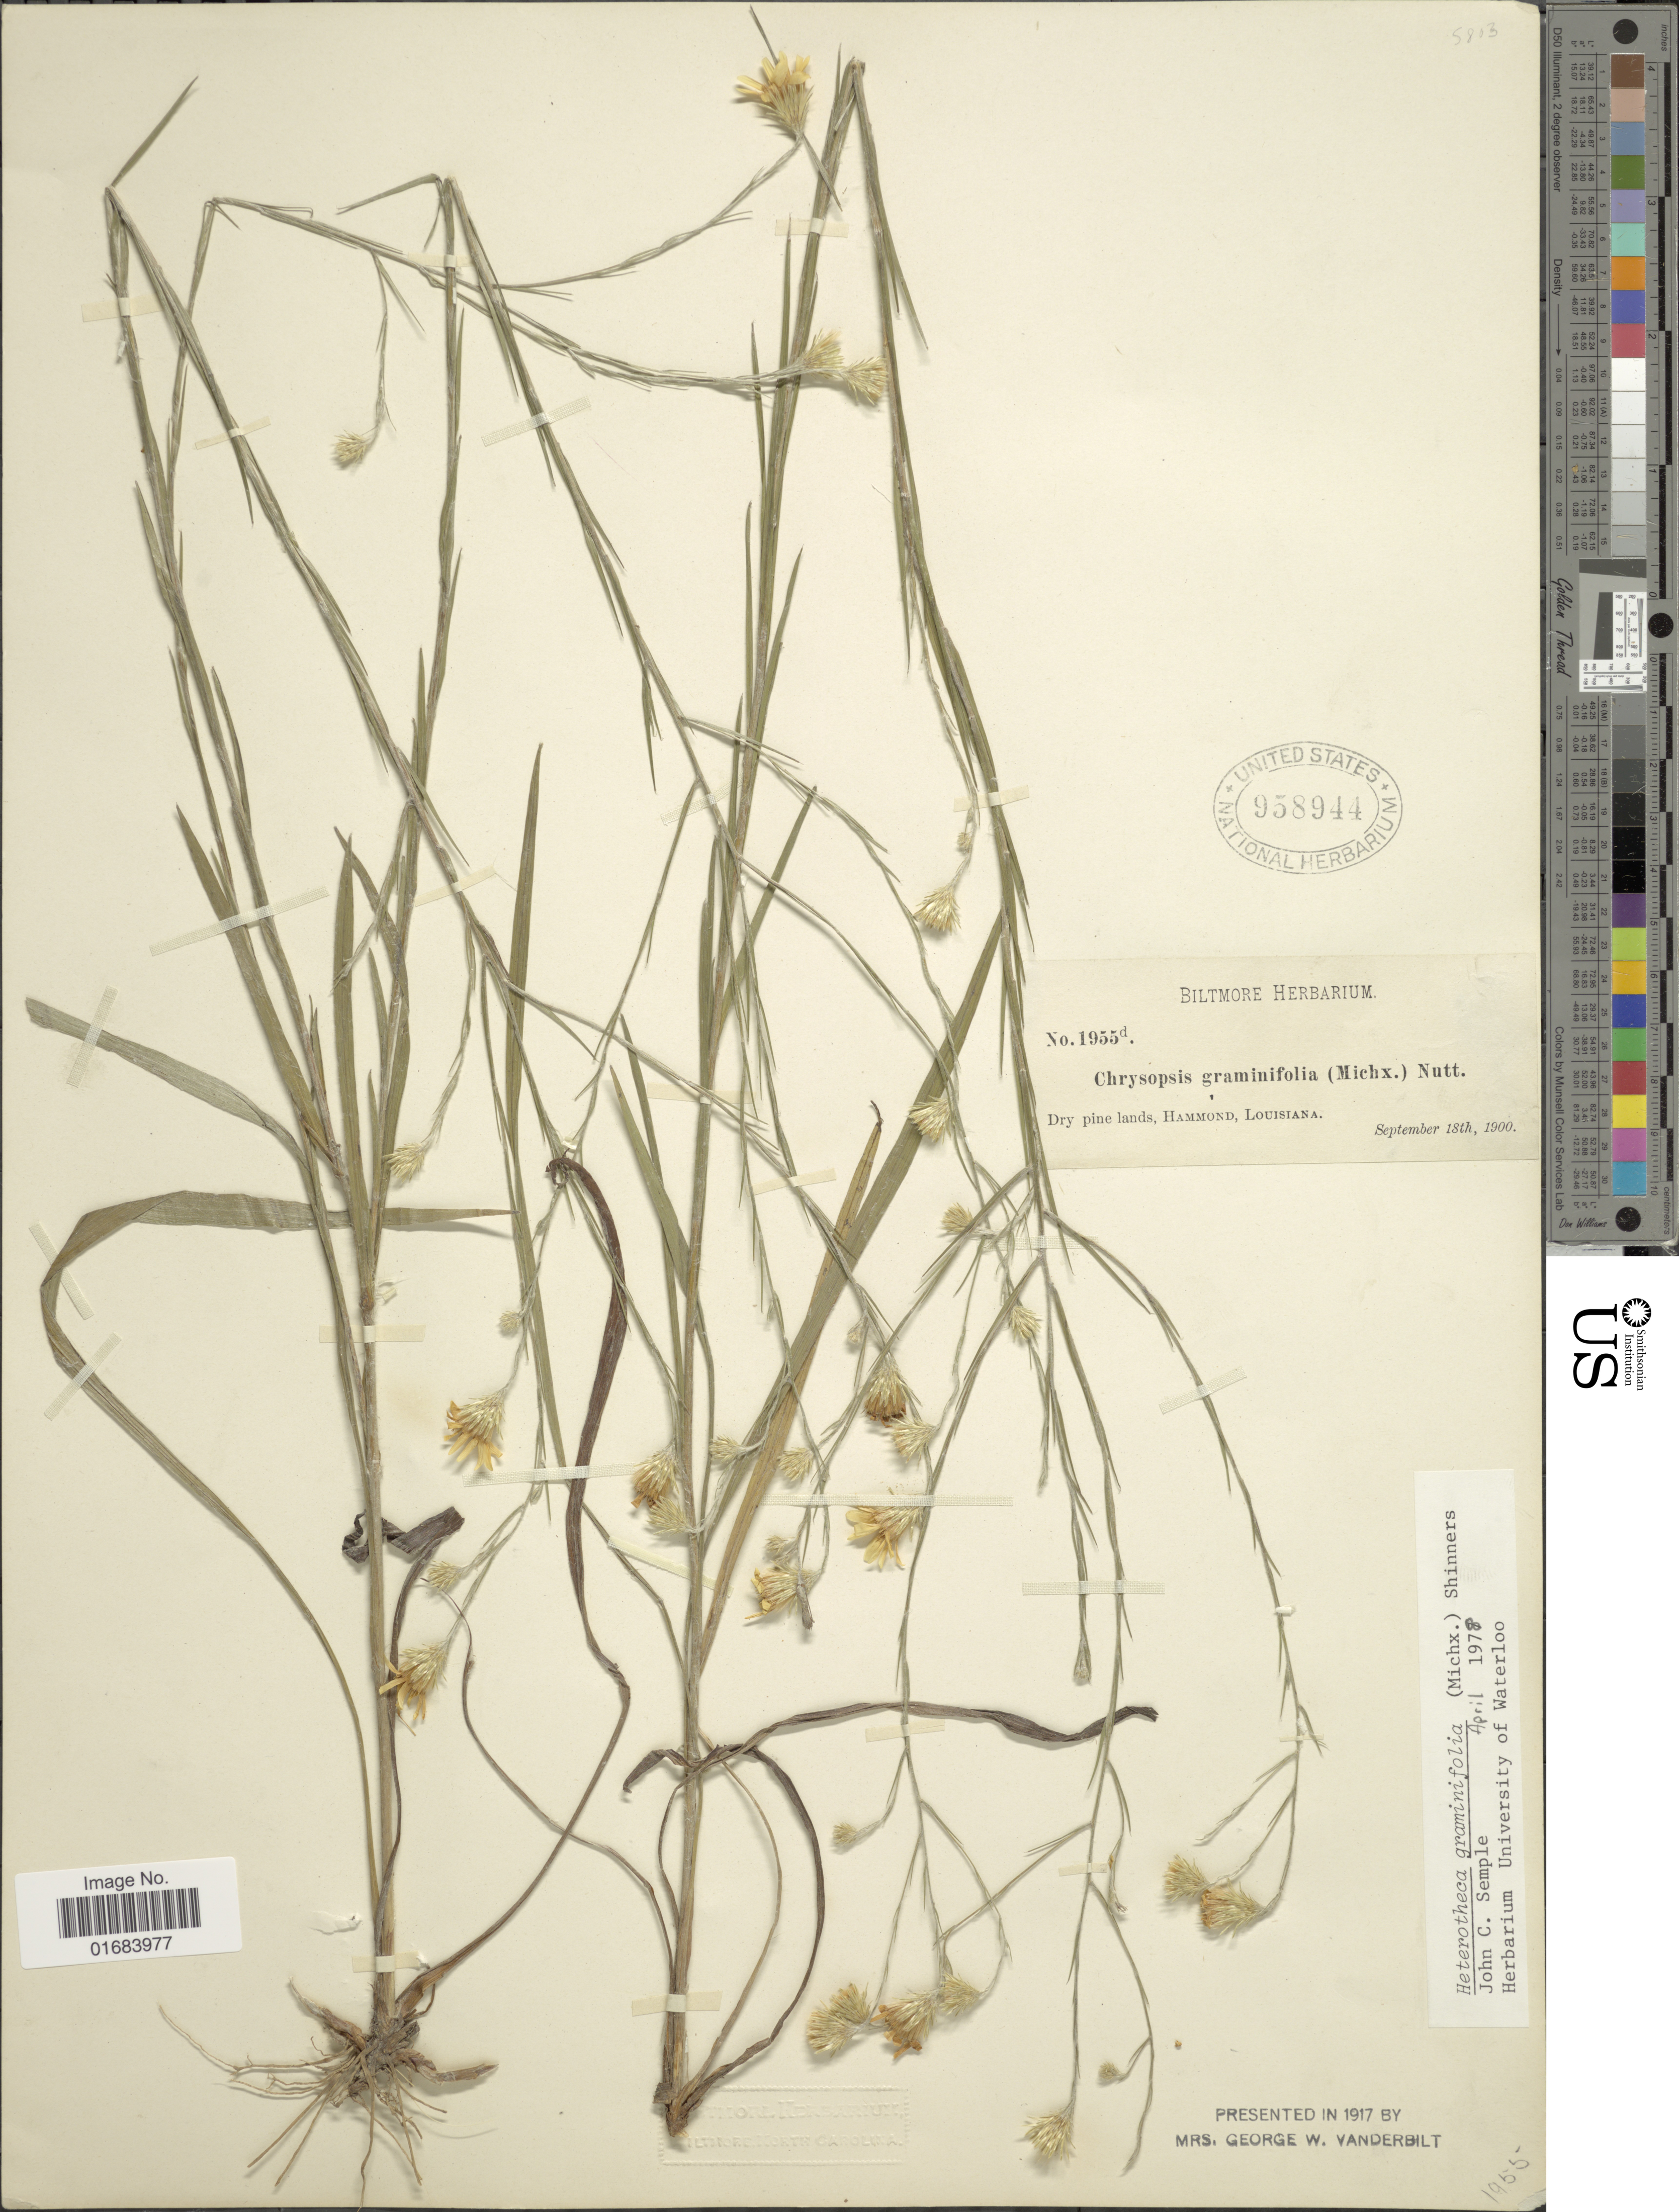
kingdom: Plantae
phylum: Tracheophyta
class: Magnoliopsida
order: Asterales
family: Asteraceae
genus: Pityopsis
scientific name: Pityopsis graminifolia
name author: (Michx.) Nutt.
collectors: ex herb. Biltmore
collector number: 1955d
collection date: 1900-09-18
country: United States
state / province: Louisiana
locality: Hammond.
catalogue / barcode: US 958944